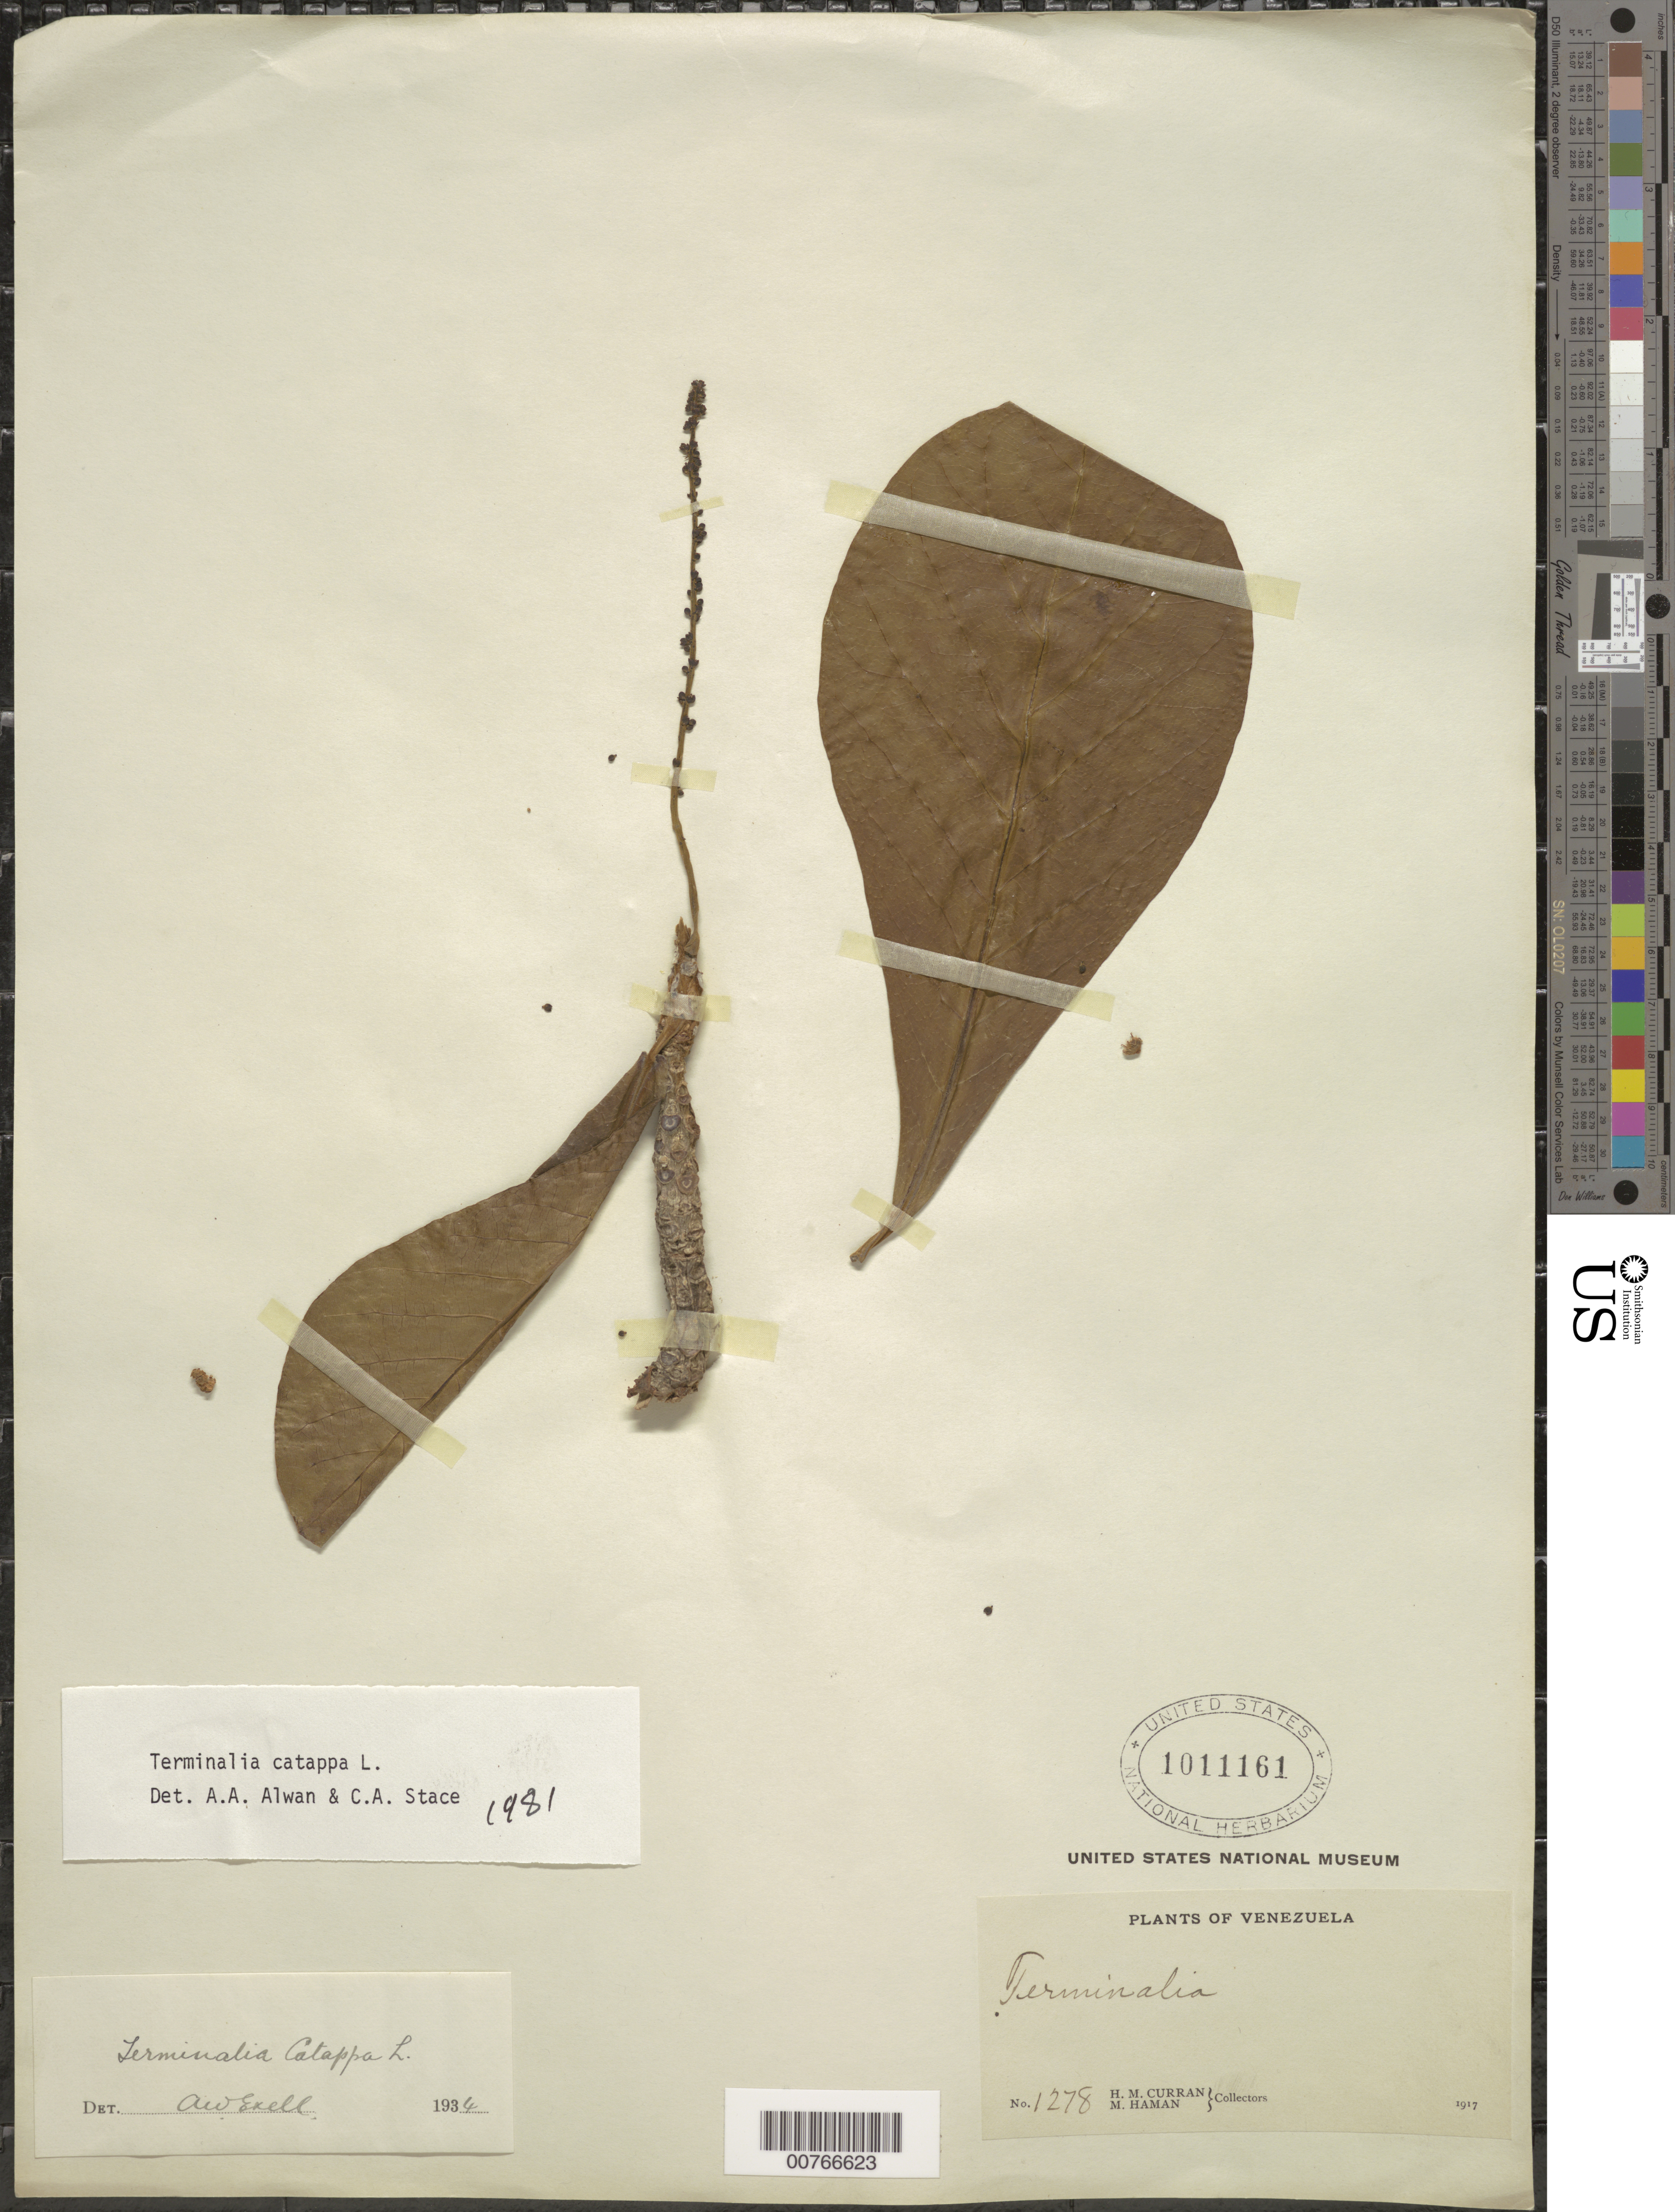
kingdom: Plantae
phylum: Tracheophyta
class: Magnoliopsida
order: Myrtales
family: Combretaceae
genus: Terminalia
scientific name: Terminalia catappa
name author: L.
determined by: Alwan, A. R.; Stace, C. A.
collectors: H. M. Curran & M. Haman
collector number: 1278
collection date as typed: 1917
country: Venezuela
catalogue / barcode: US 1011161